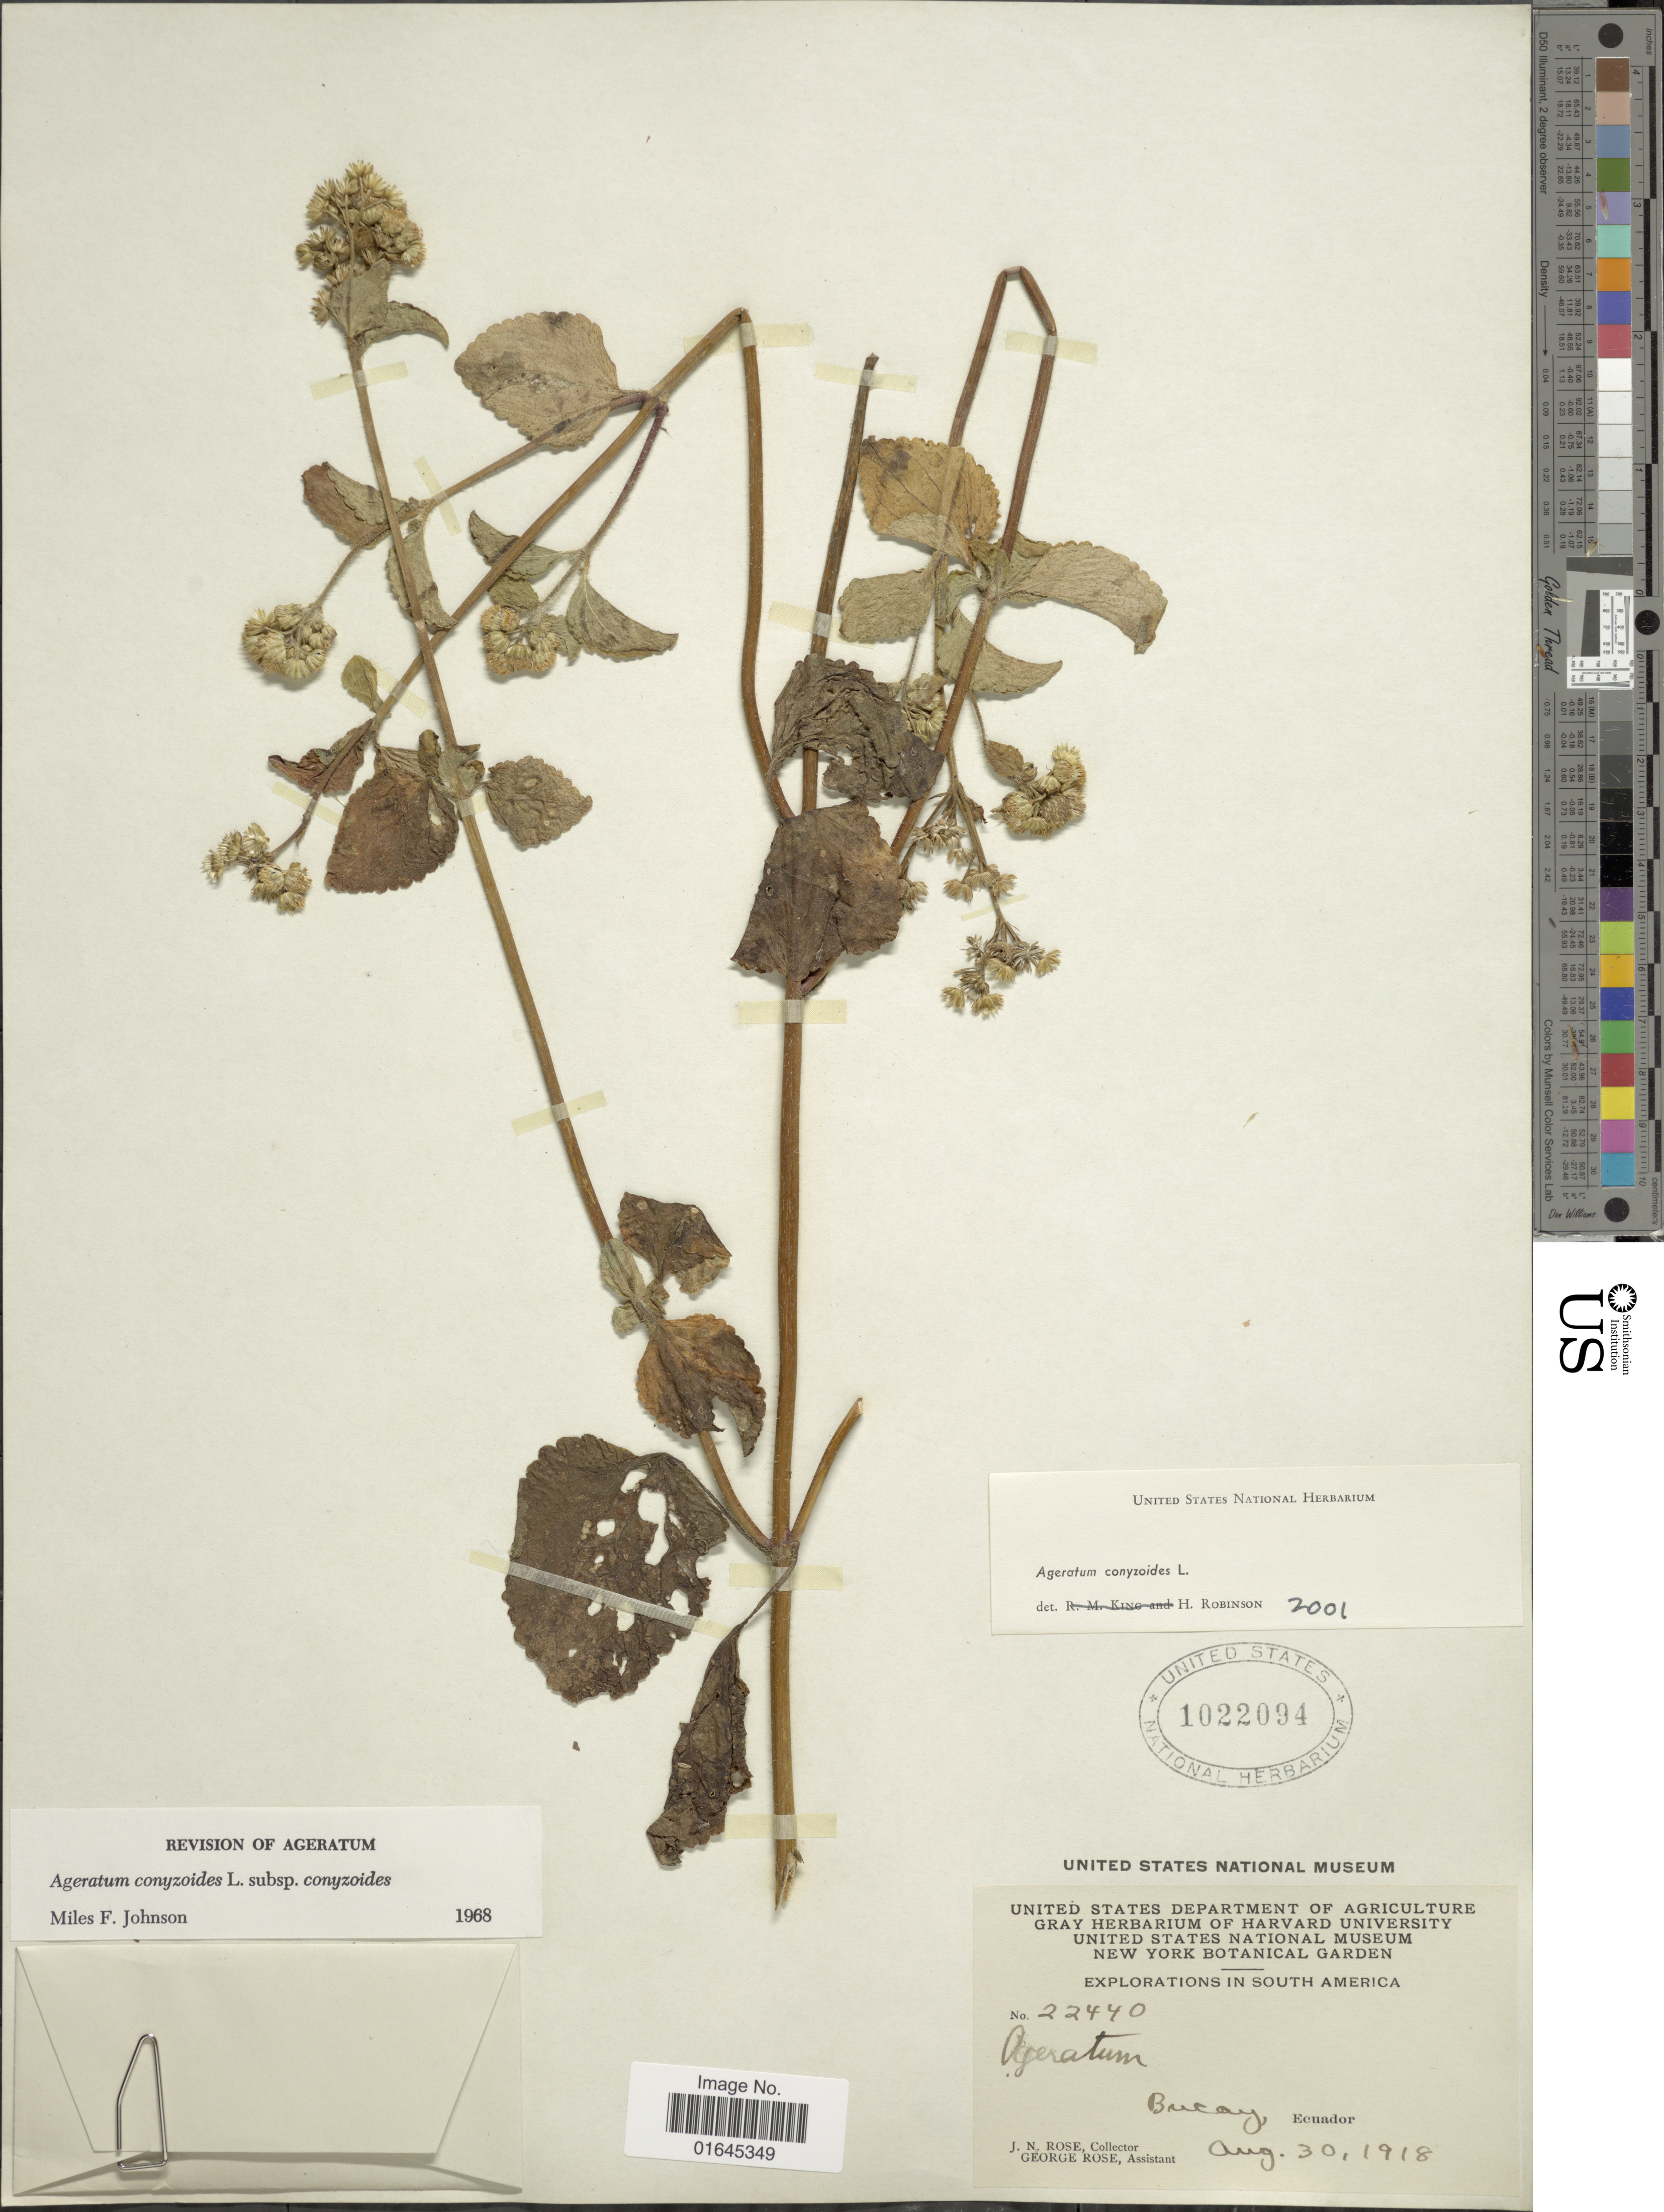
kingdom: Plantae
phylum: Tracheophyta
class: Magnoliopsida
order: Asterales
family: Asteraceae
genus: Ageratum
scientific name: Ageratum conyzoides subsp. conyzoides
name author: L.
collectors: J. N. Rose & G. Rose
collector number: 22440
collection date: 1918-08-30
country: Ecuador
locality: Bucay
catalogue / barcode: US 1022094